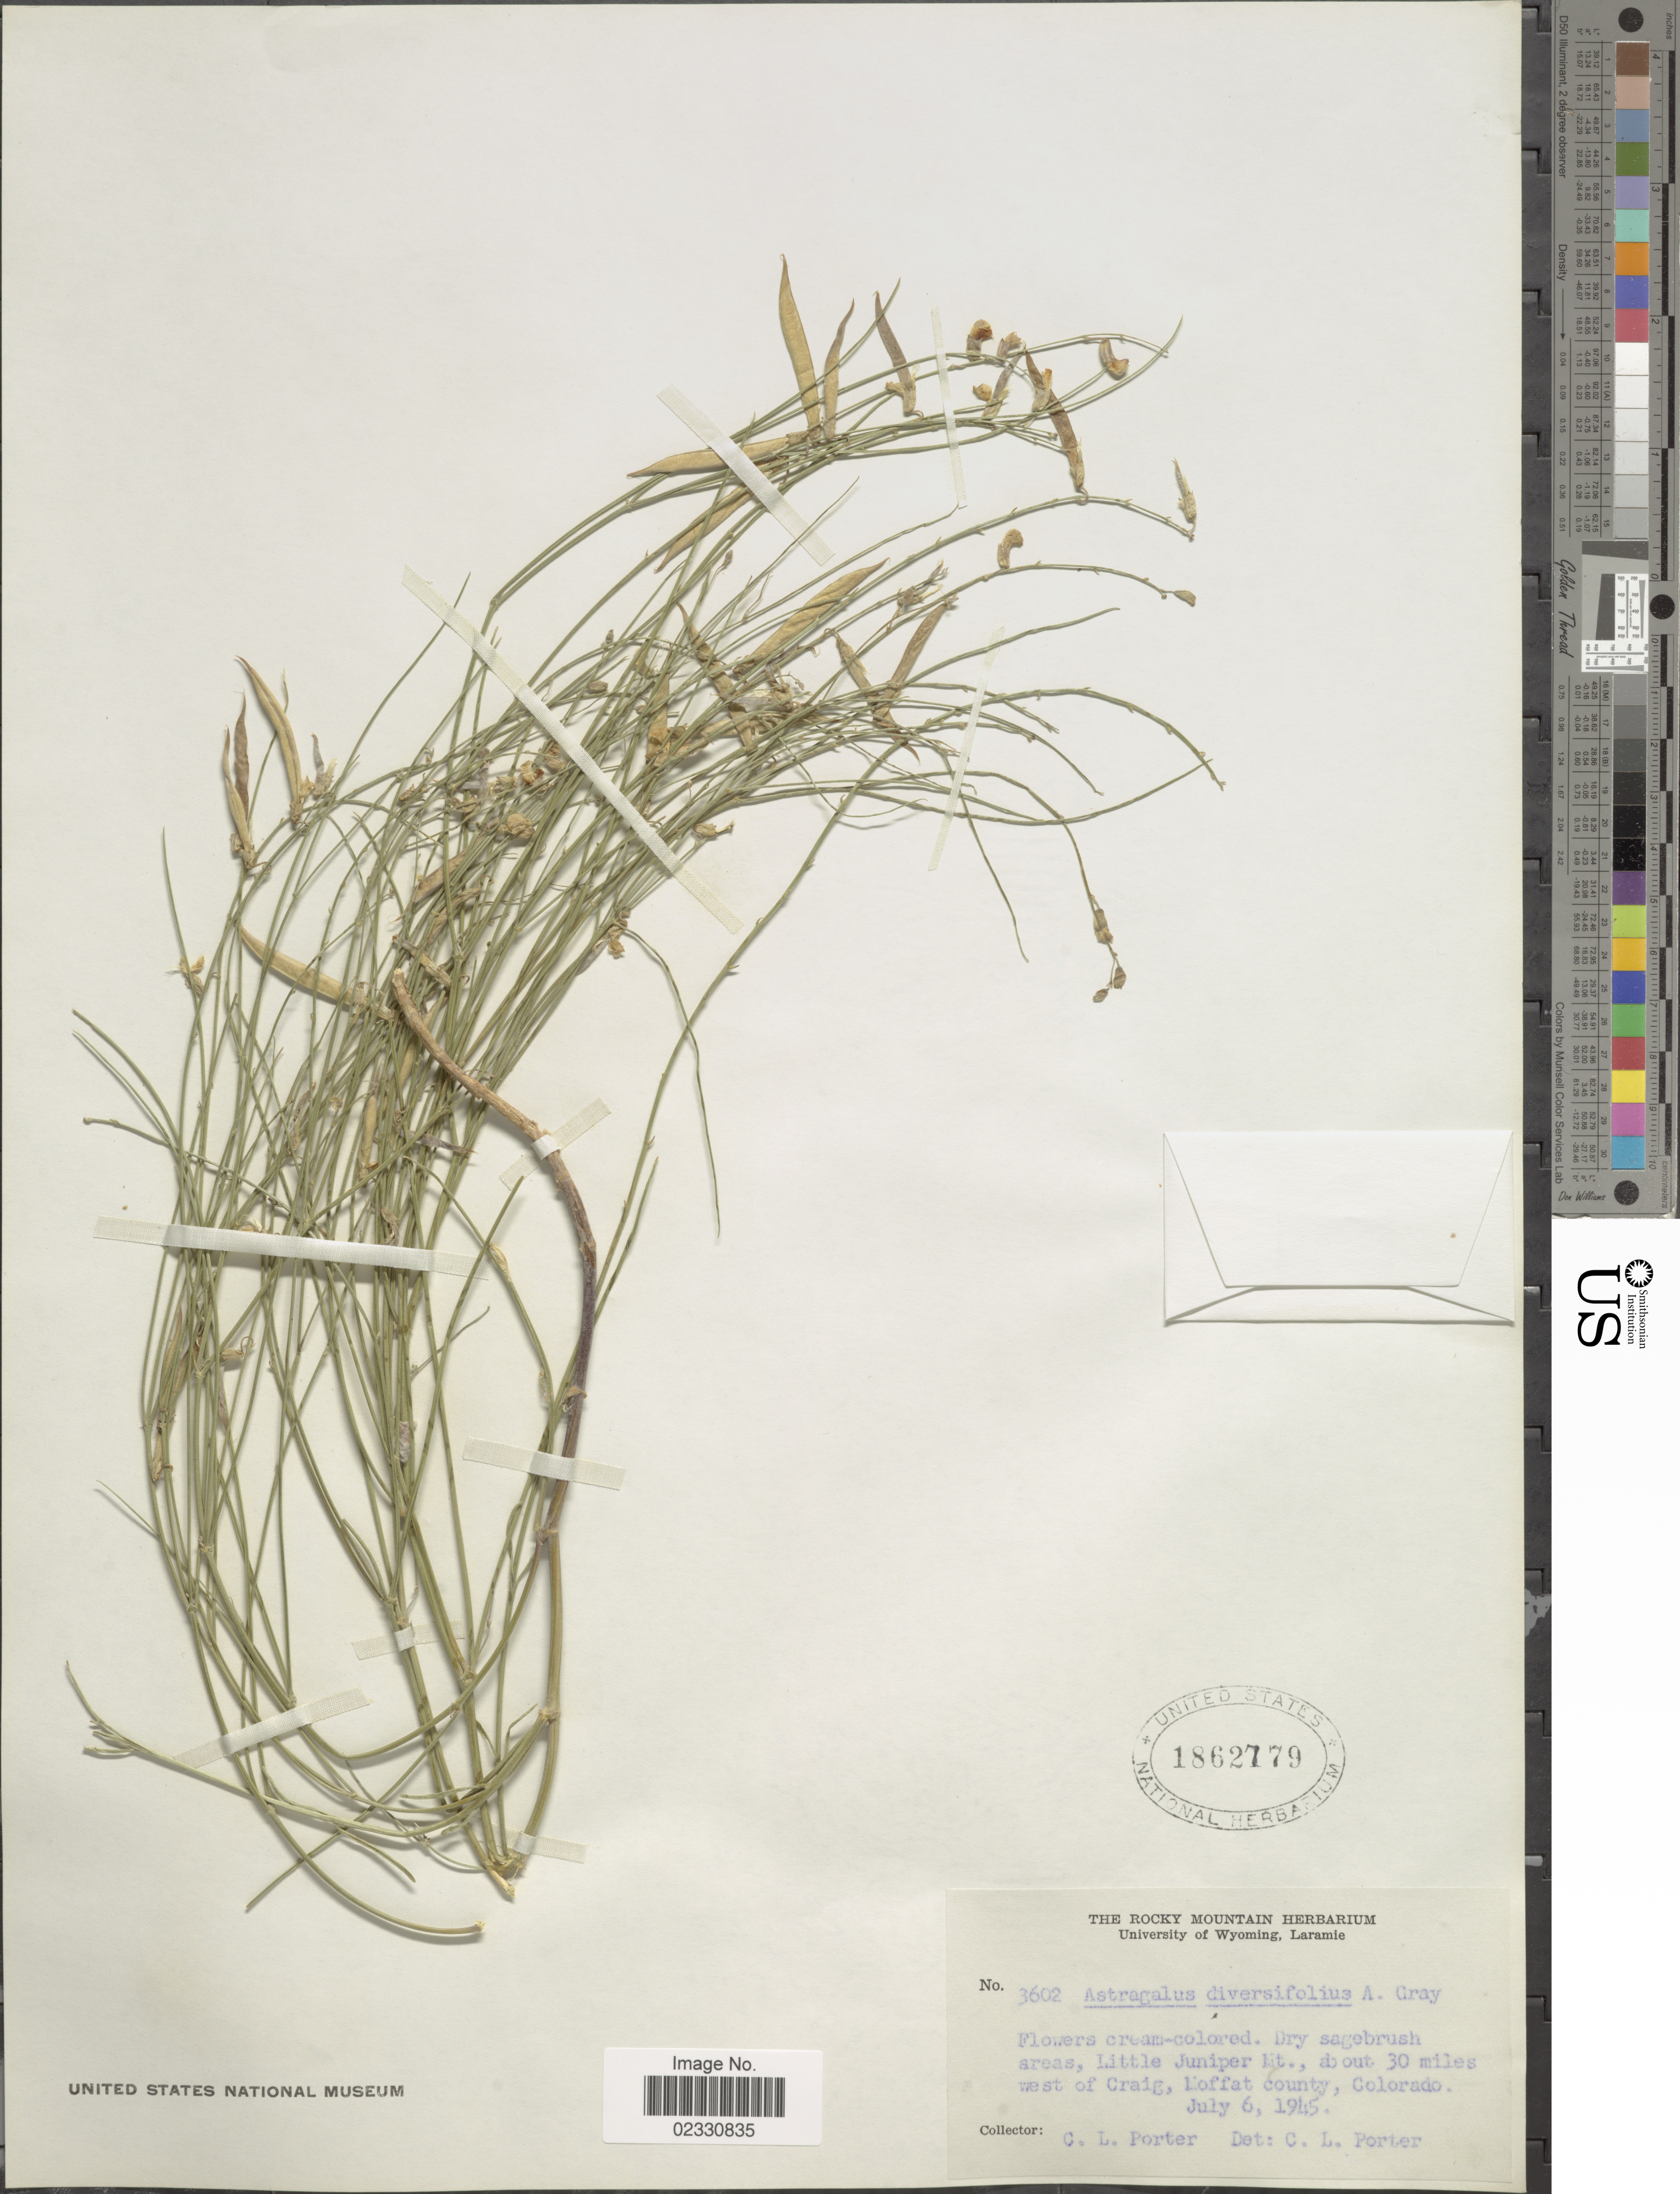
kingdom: Plantae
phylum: Tracheophyta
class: Magnoliopsida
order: Fabales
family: Fabaceae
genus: Astragalus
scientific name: Astragalus diversifolius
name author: A. Gray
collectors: C. L. Porter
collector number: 3602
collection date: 1945-07-06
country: United States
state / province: Colorado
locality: Dry sagebrush areas, Little Juniper Mt., about 30 miles west of Craig, Loffat county.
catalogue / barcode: US 1862779